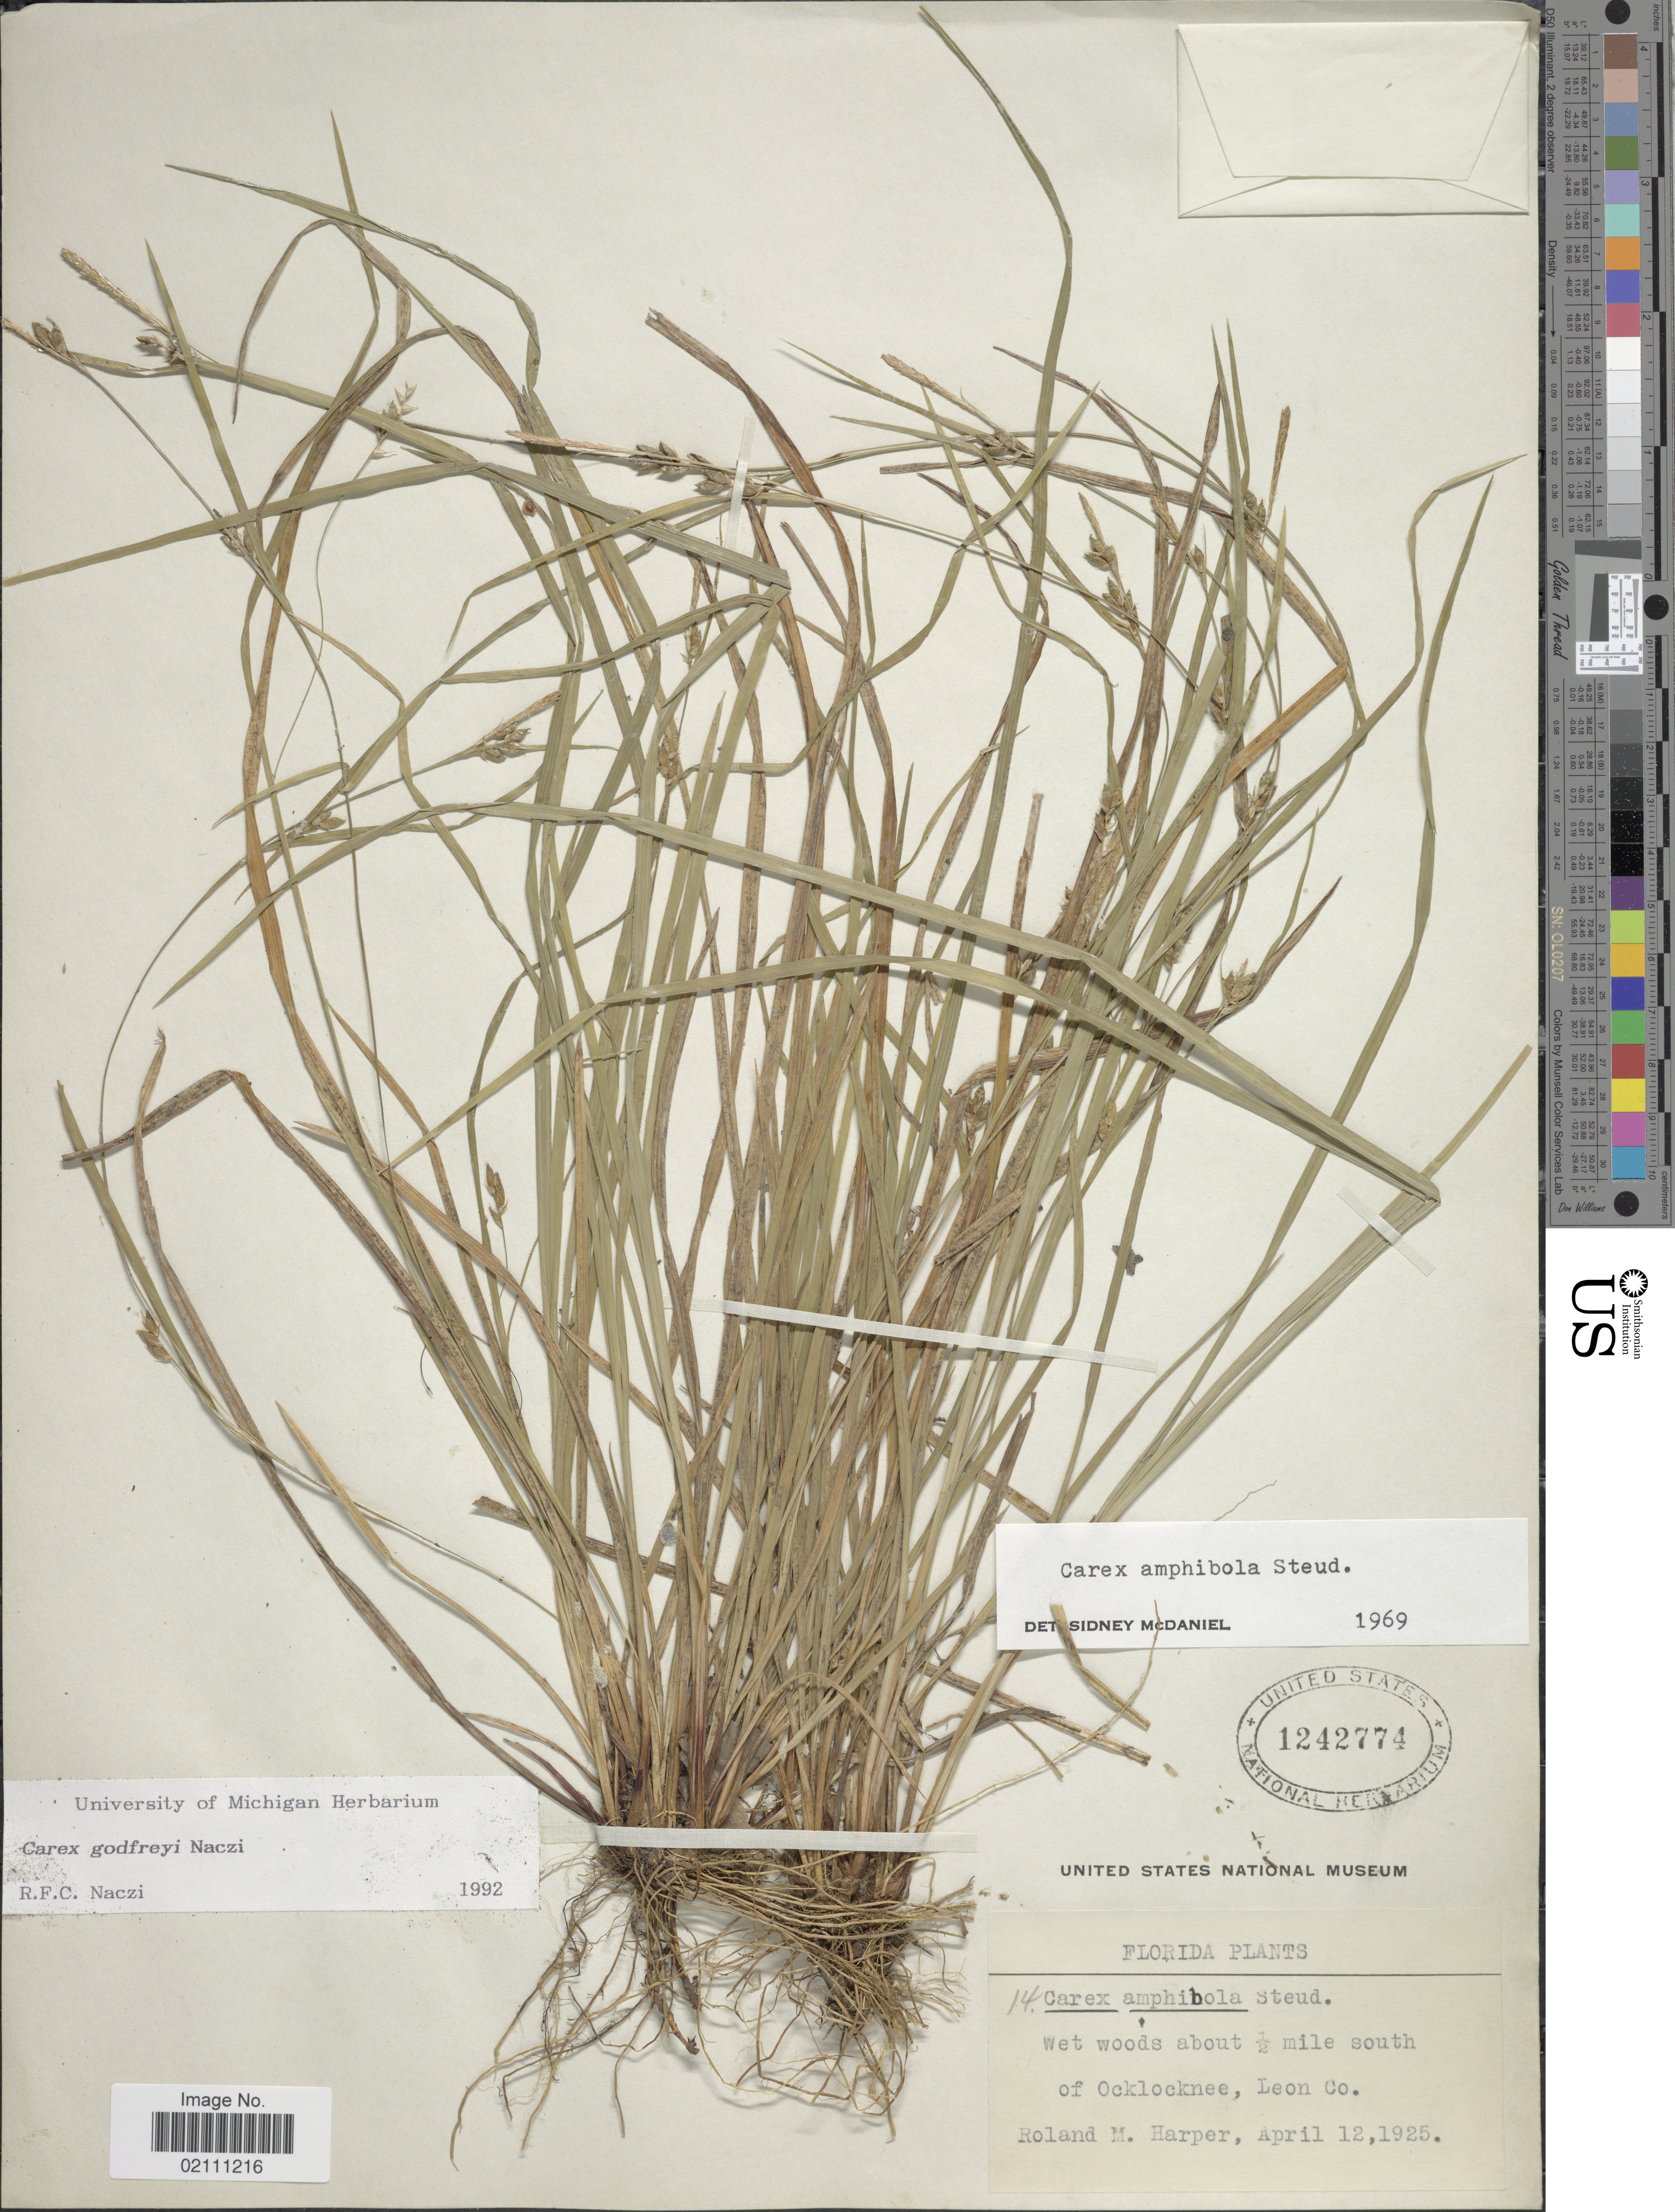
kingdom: Plantae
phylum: Tracheophyta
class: Liliopsida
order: Poales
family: Cyperaceae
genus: Carex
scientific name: Carex godfreyi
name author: Naczi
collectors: R. M. Harper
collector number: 14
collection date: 1925-04-12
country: United States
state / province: Florida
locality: Wet woods about ½ miles south of Ocklocknee, Leon Co.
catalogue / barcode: US 1242774